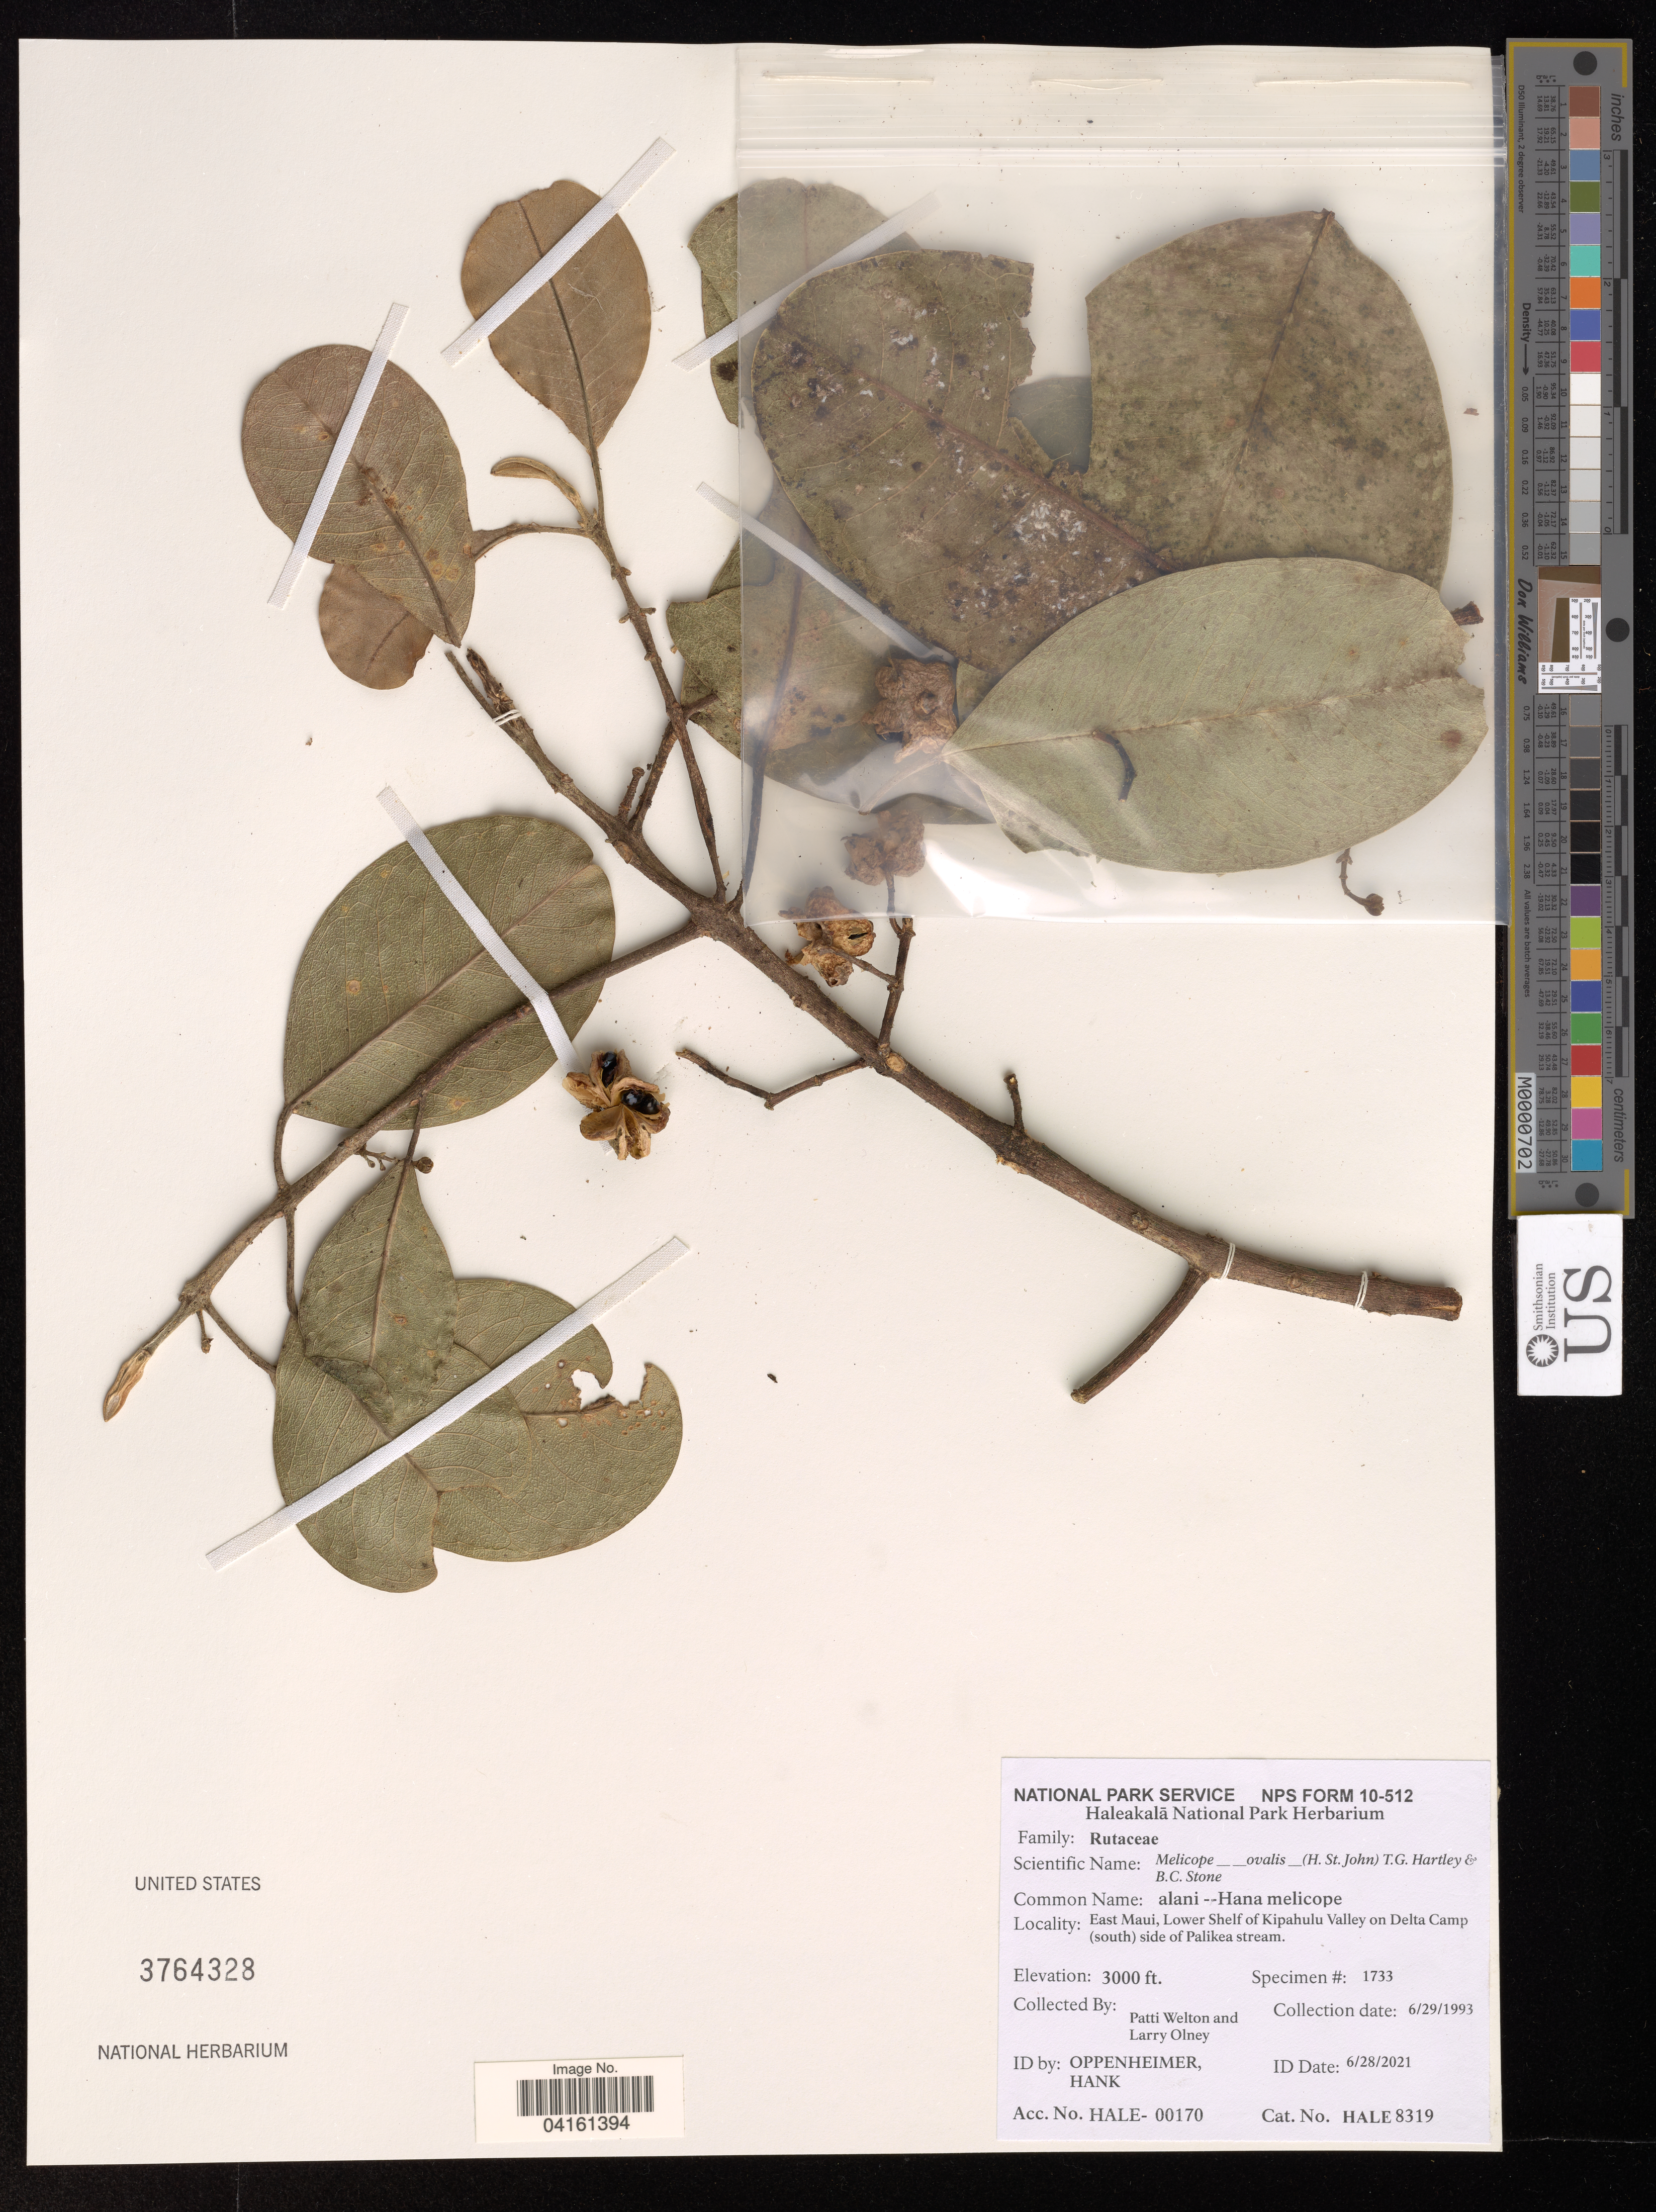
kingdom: Plantae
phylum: Tracheophyta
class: Magnoliopsida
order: Sapindales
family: Rutaceae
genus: Melicope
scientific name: Melicope ovalis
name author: (H. St. John) T.G. Hartley & B.C. Stone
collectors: P. Welton & L. Olney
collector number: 1733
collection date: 1993-06-29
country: United States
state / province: Hawaii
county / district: Maui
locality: East Maui, Lower Shelf of Kipahulu Valley on Delta Camp (south) side of Palikea stream.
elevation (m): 914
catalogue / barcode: US 3764328